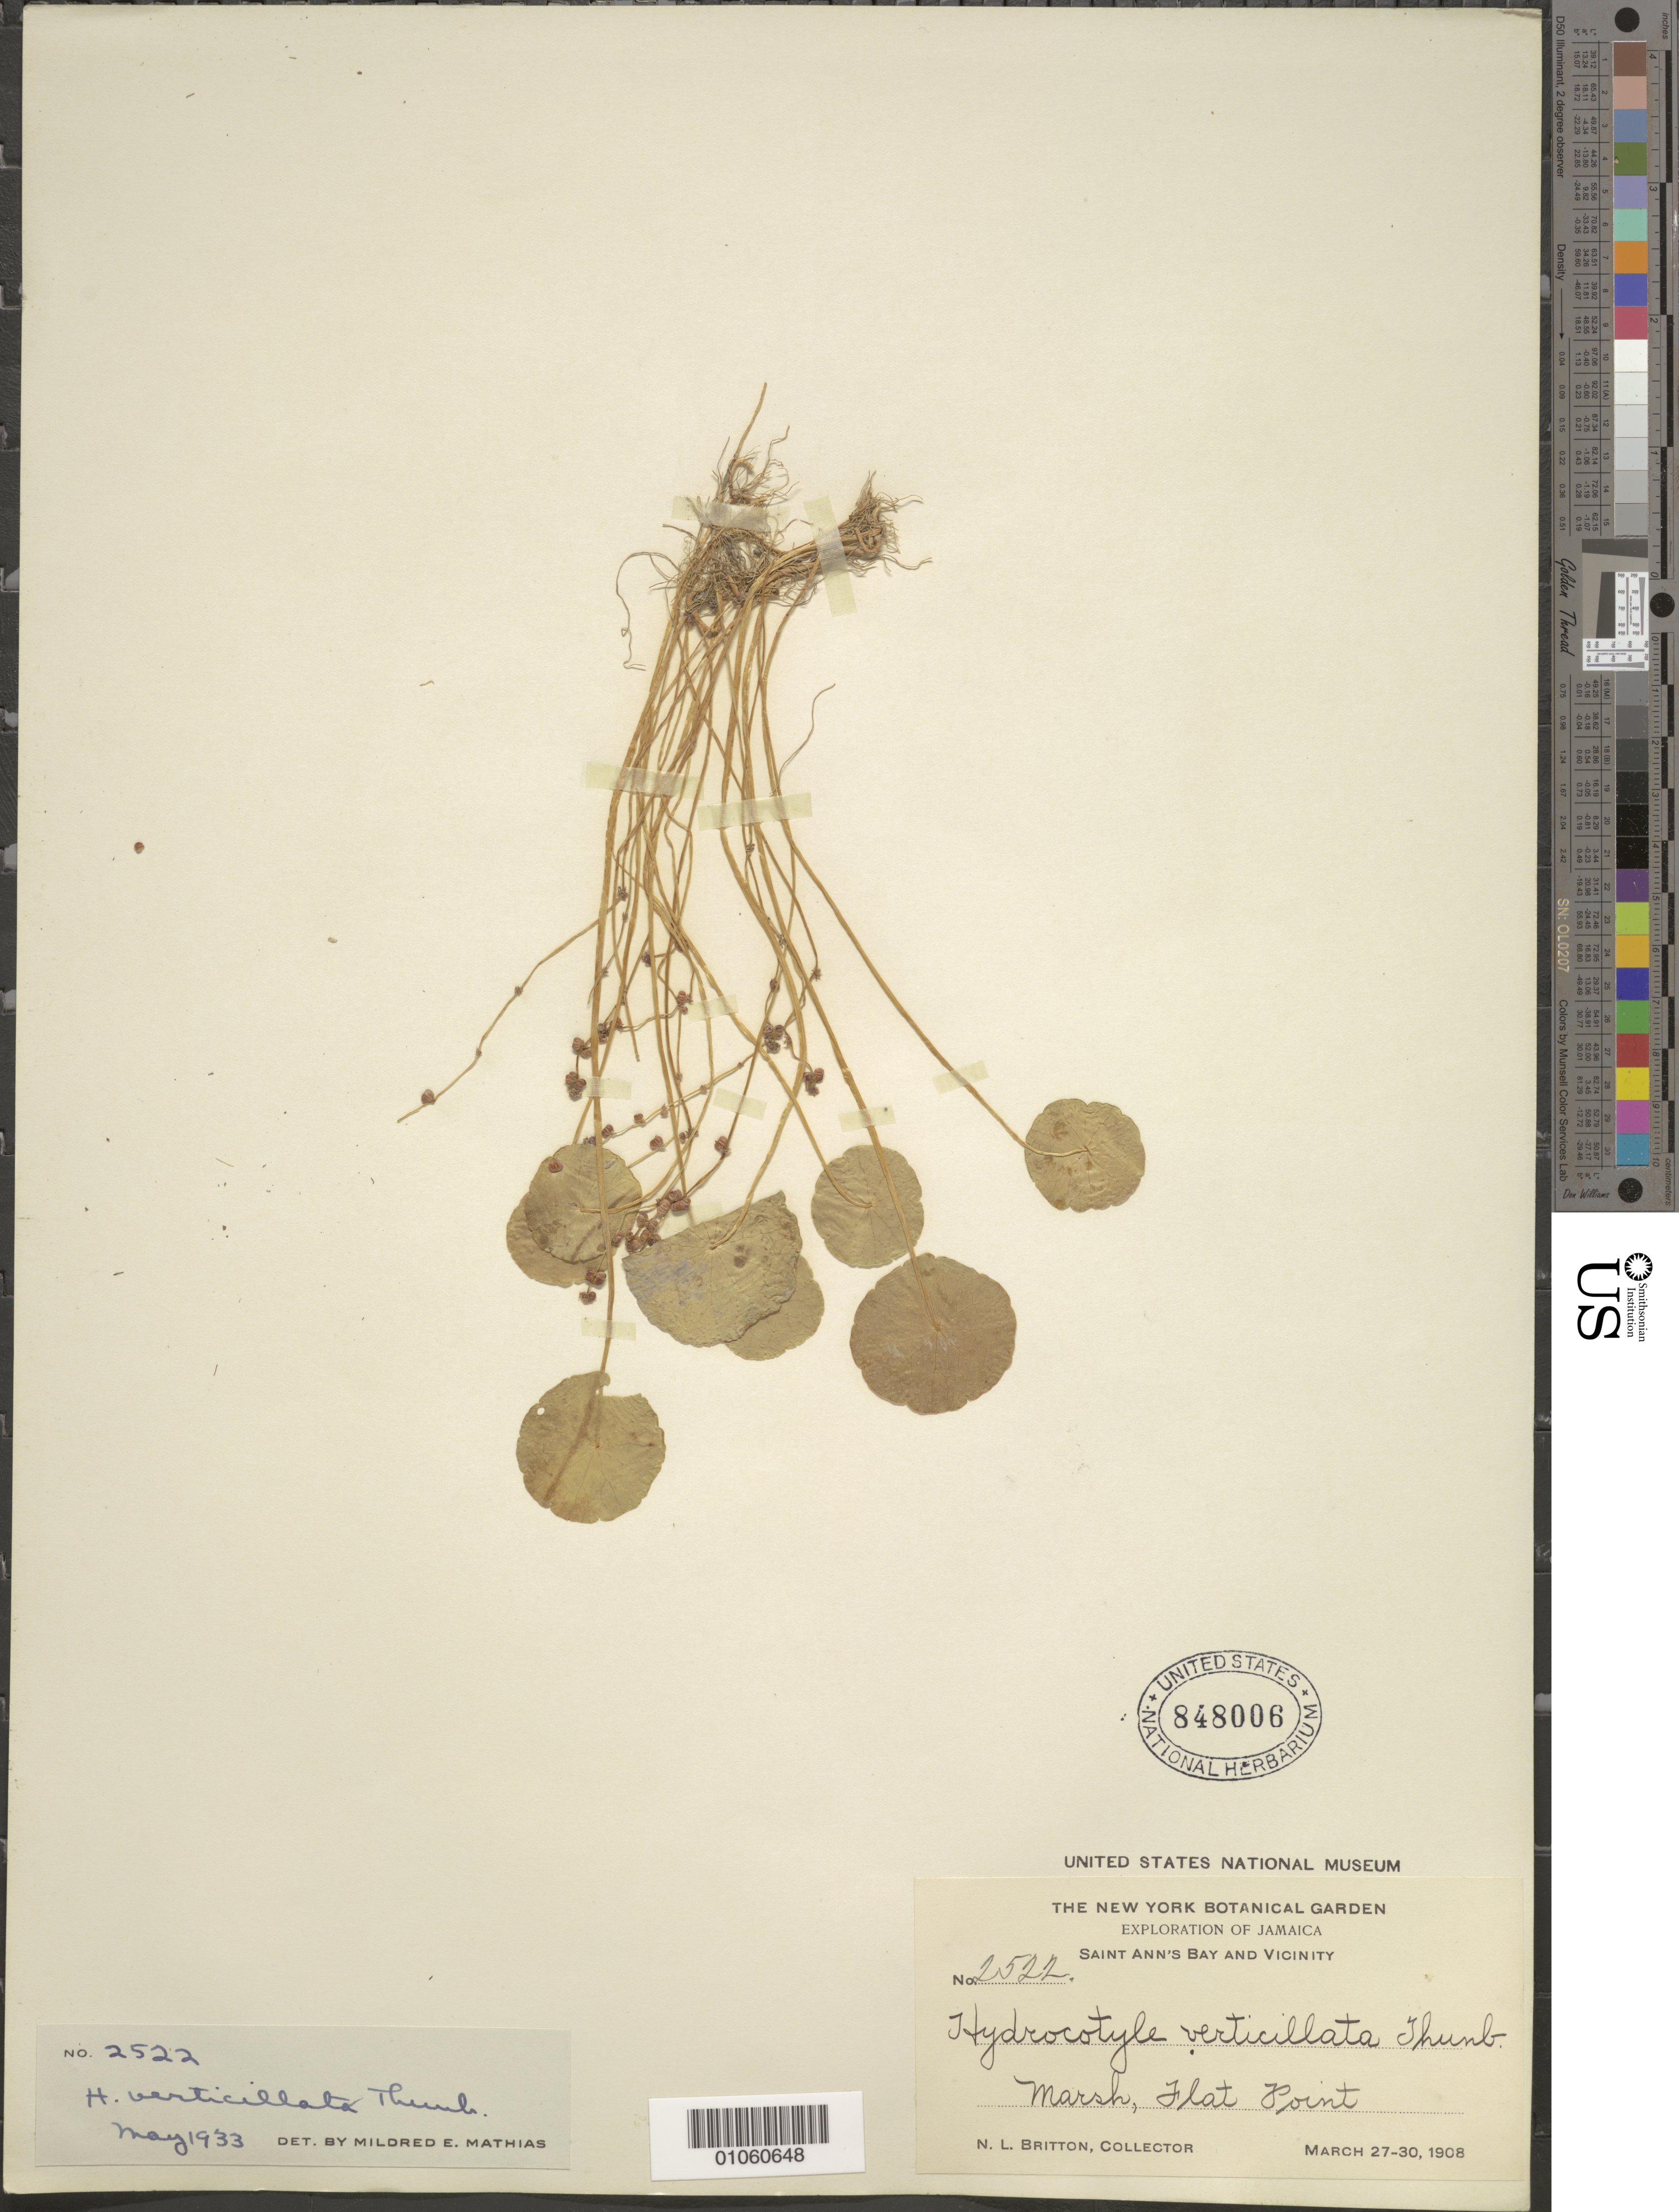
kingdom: Plantae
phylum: Tracheophyta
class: Magnoliopsida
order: Apiales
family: Araliaceae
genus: Hydrocotyle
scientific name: Hydrocotyle verticillata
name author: Thunb.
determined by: Mathias, M. E.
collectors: N. Britton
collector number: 2522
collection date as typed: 28 Mar 1908 to 30 Mar 1908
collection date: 1908-03-28/1908-03-30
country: Jamaica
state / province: Saint Ann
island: Jamaica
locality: St. Ann's Bay and vicinity, Flat Point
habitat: Marsh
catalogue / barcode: US 848006